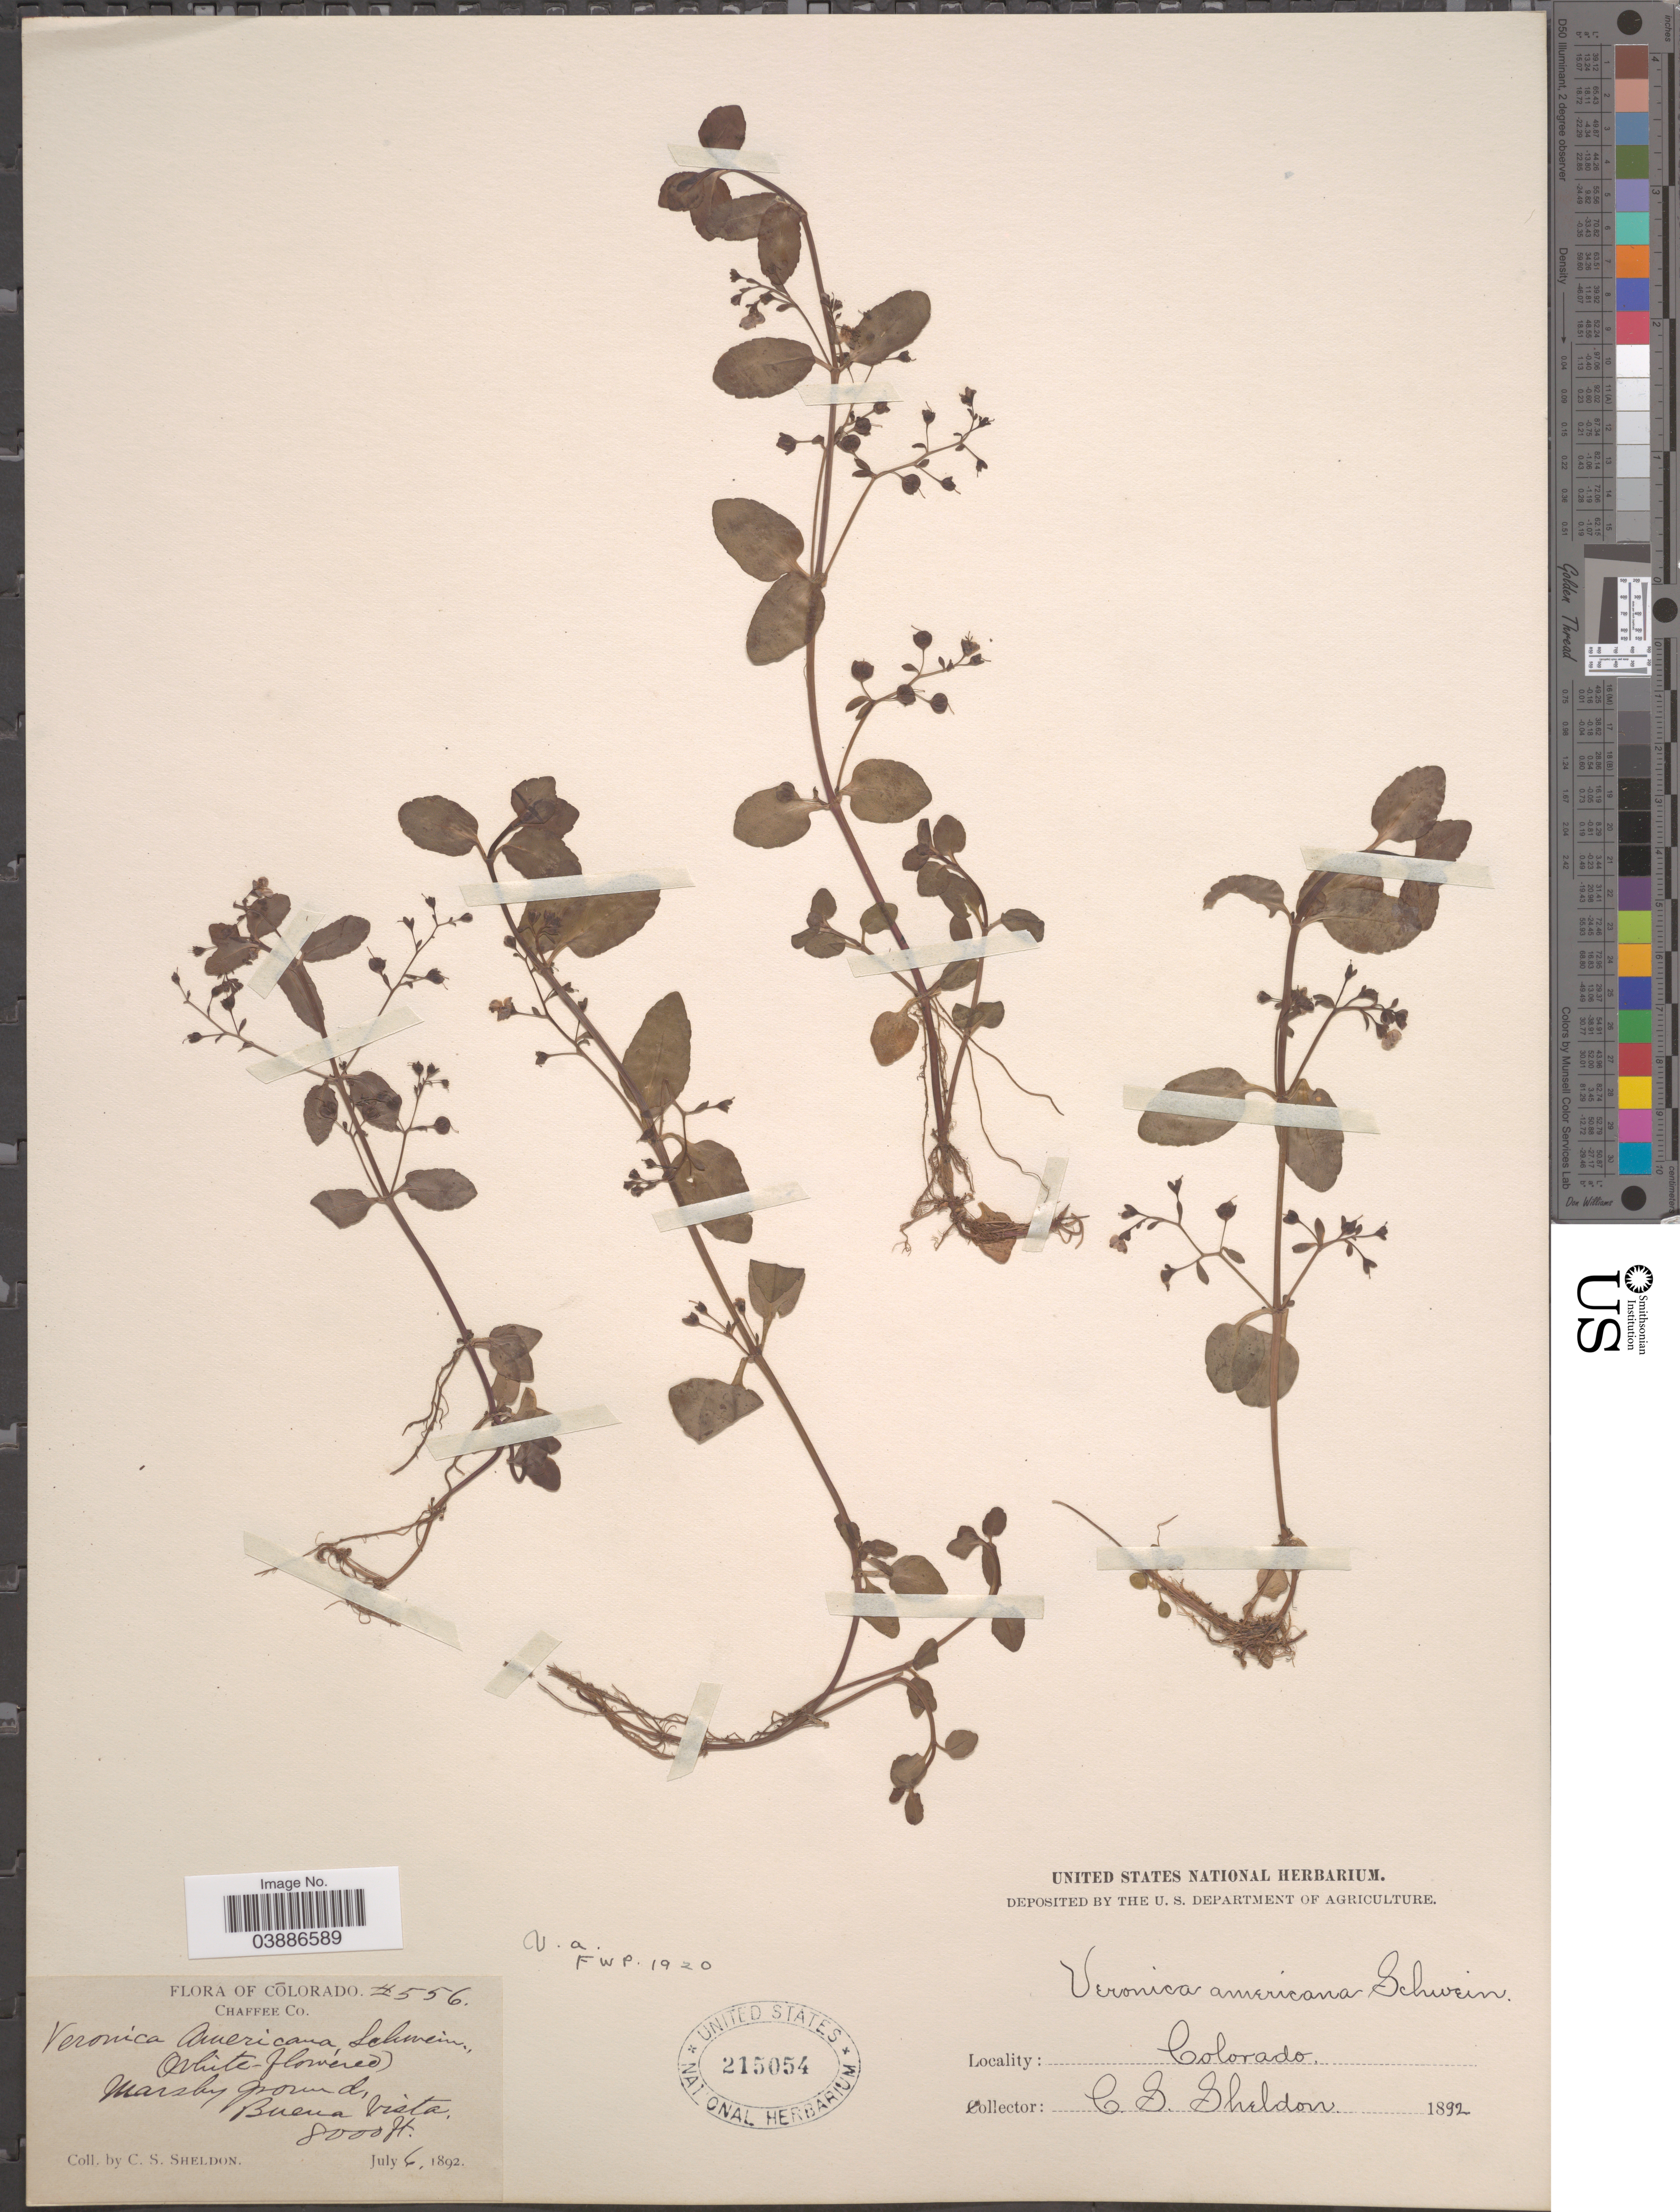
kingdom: Plantae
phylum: Tracheophyta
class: Magnoliopsida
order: Lamiales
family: Plantaginaceae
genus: Veronica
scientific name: Veronica americana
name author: Schwein. ex Benth.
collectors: C. S. Sheldon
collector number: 556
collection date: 1892-07-06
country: United States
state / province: Colorado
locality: Chaffee Co. Marshy ground, Buena Vista.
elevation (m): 2438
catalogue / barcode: US 215054